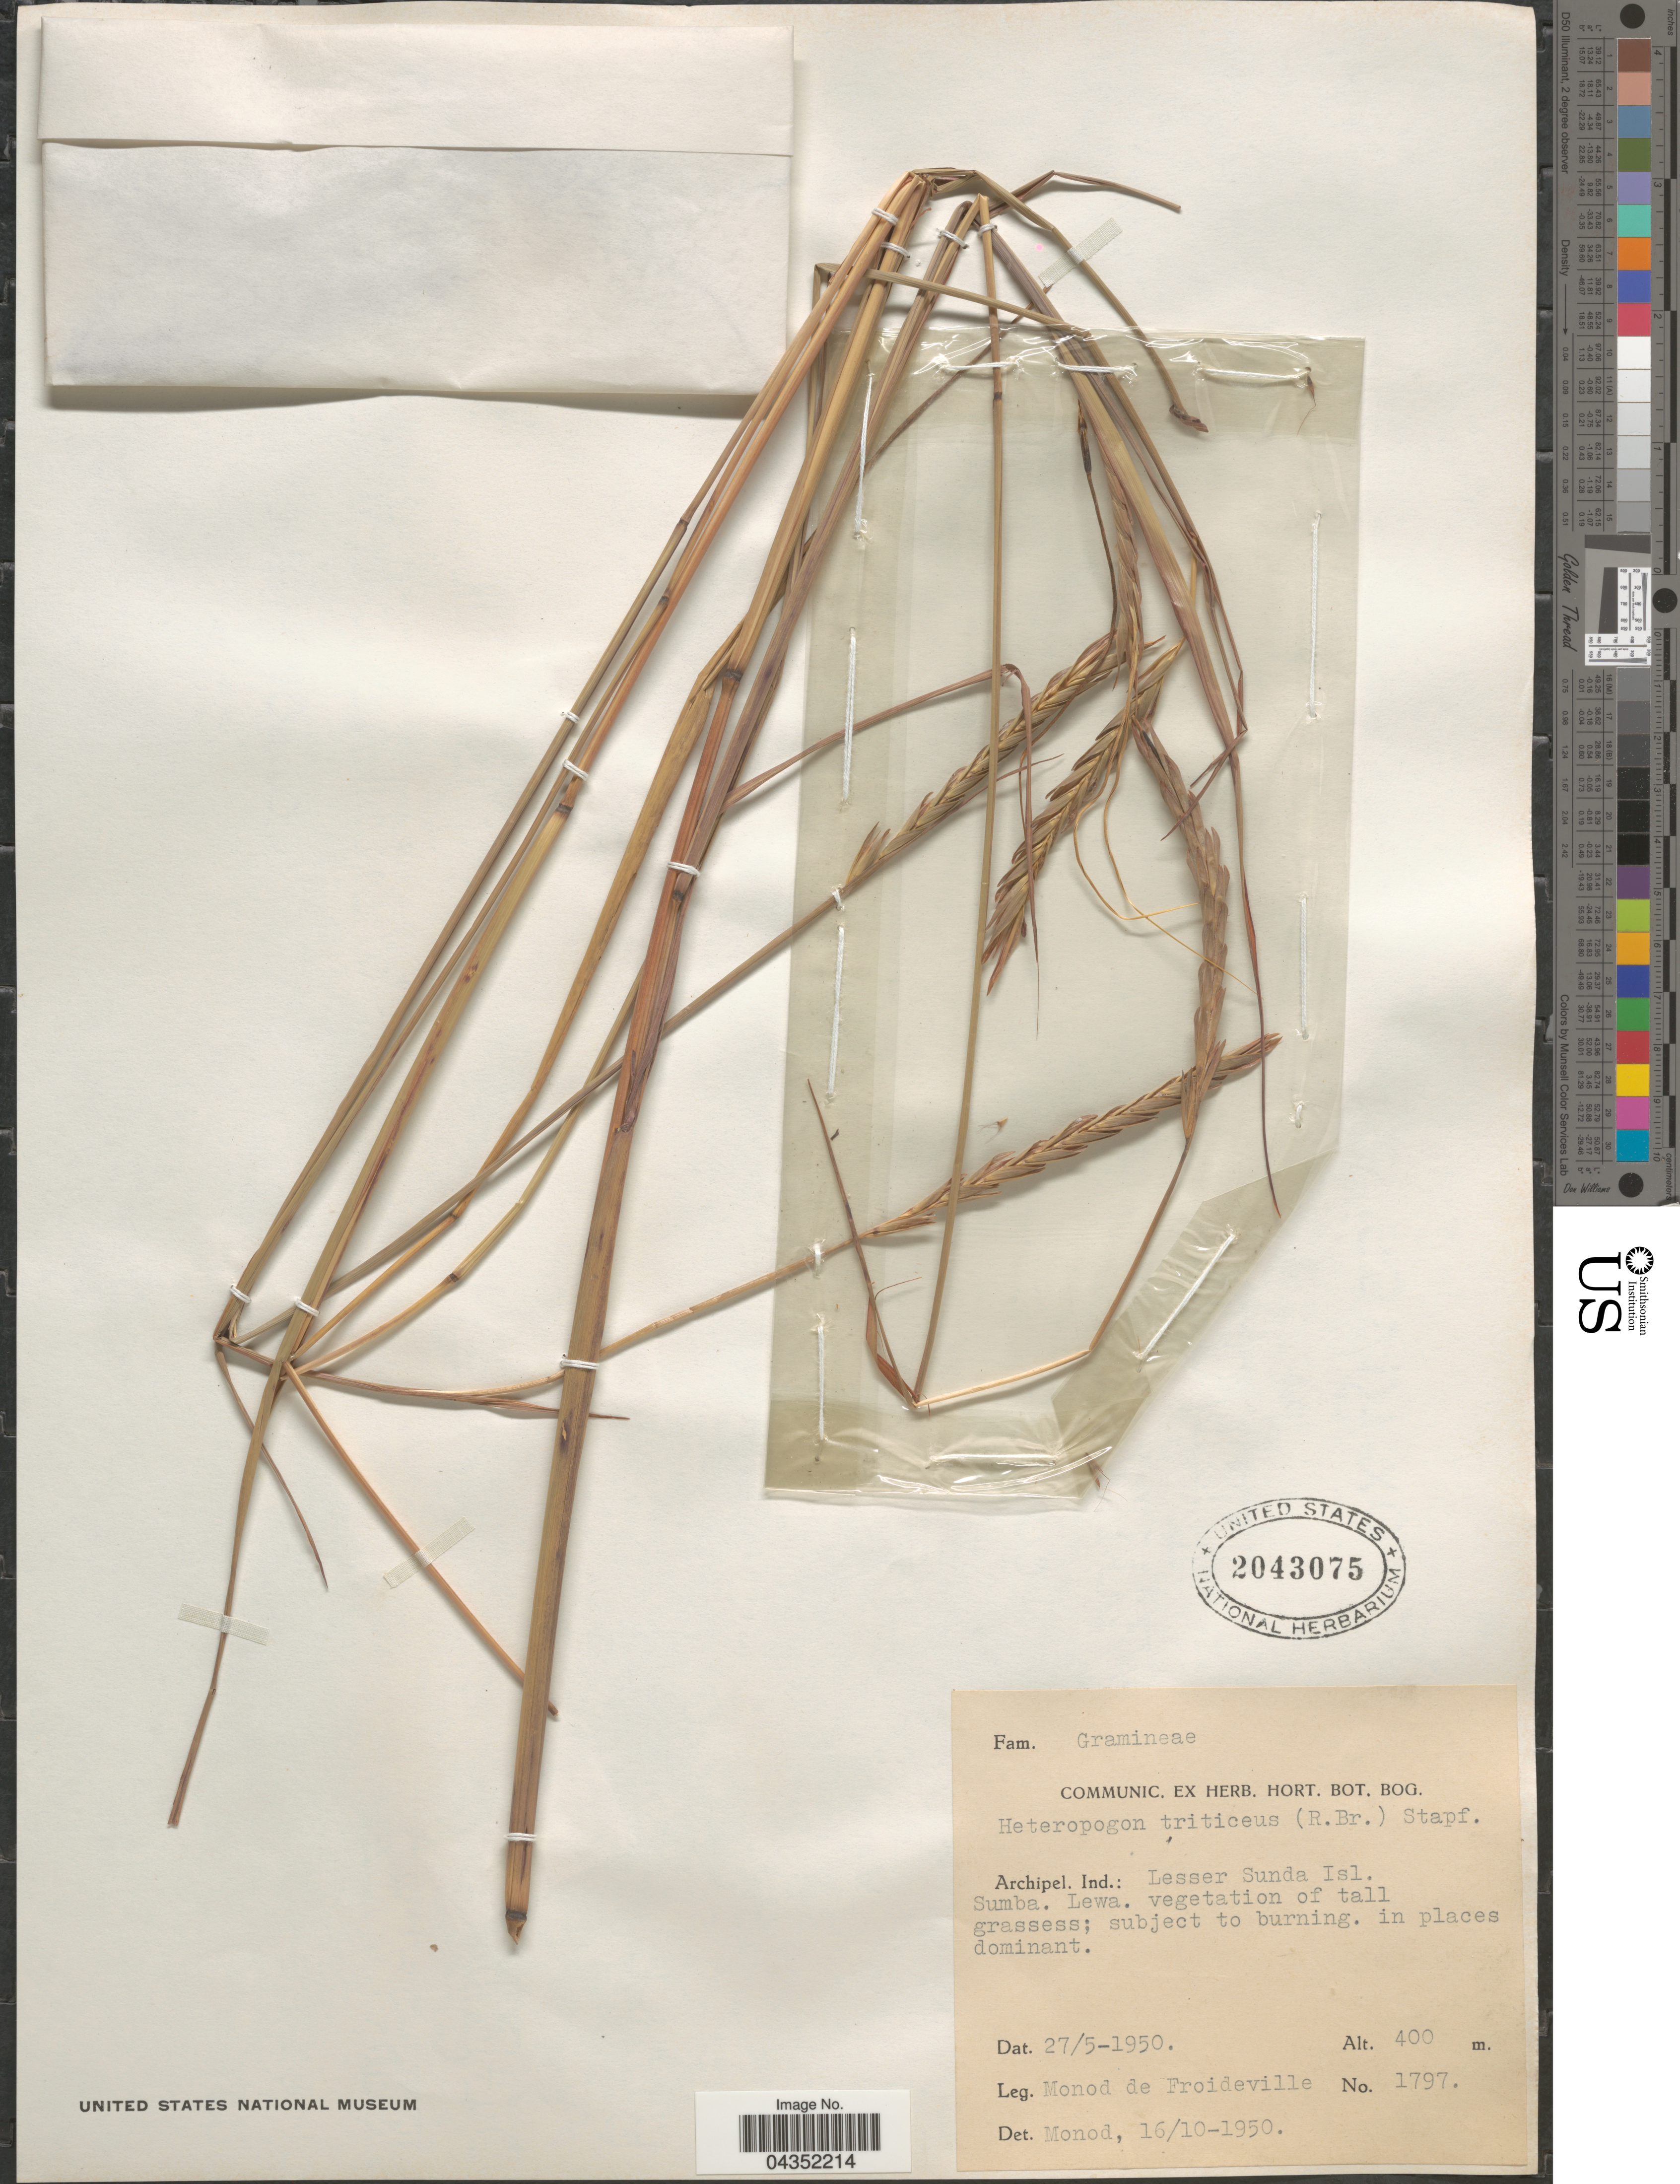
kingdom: Plantae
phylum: Tracheophyta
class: Liliopsida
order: Poales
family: Poaceae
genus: Heteropogon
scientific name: Heteropogon triticeus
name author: (R. Br.) Stapf ex Craib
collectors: C. Monod de Froideville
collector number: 1797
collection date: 1950-05-27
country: Indonesia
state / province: Nusa Tenggara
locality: Archipel. Ind.: Lesser Sunda Isl. Sumba. Lewa.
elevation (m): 400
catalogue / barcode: US 2043075